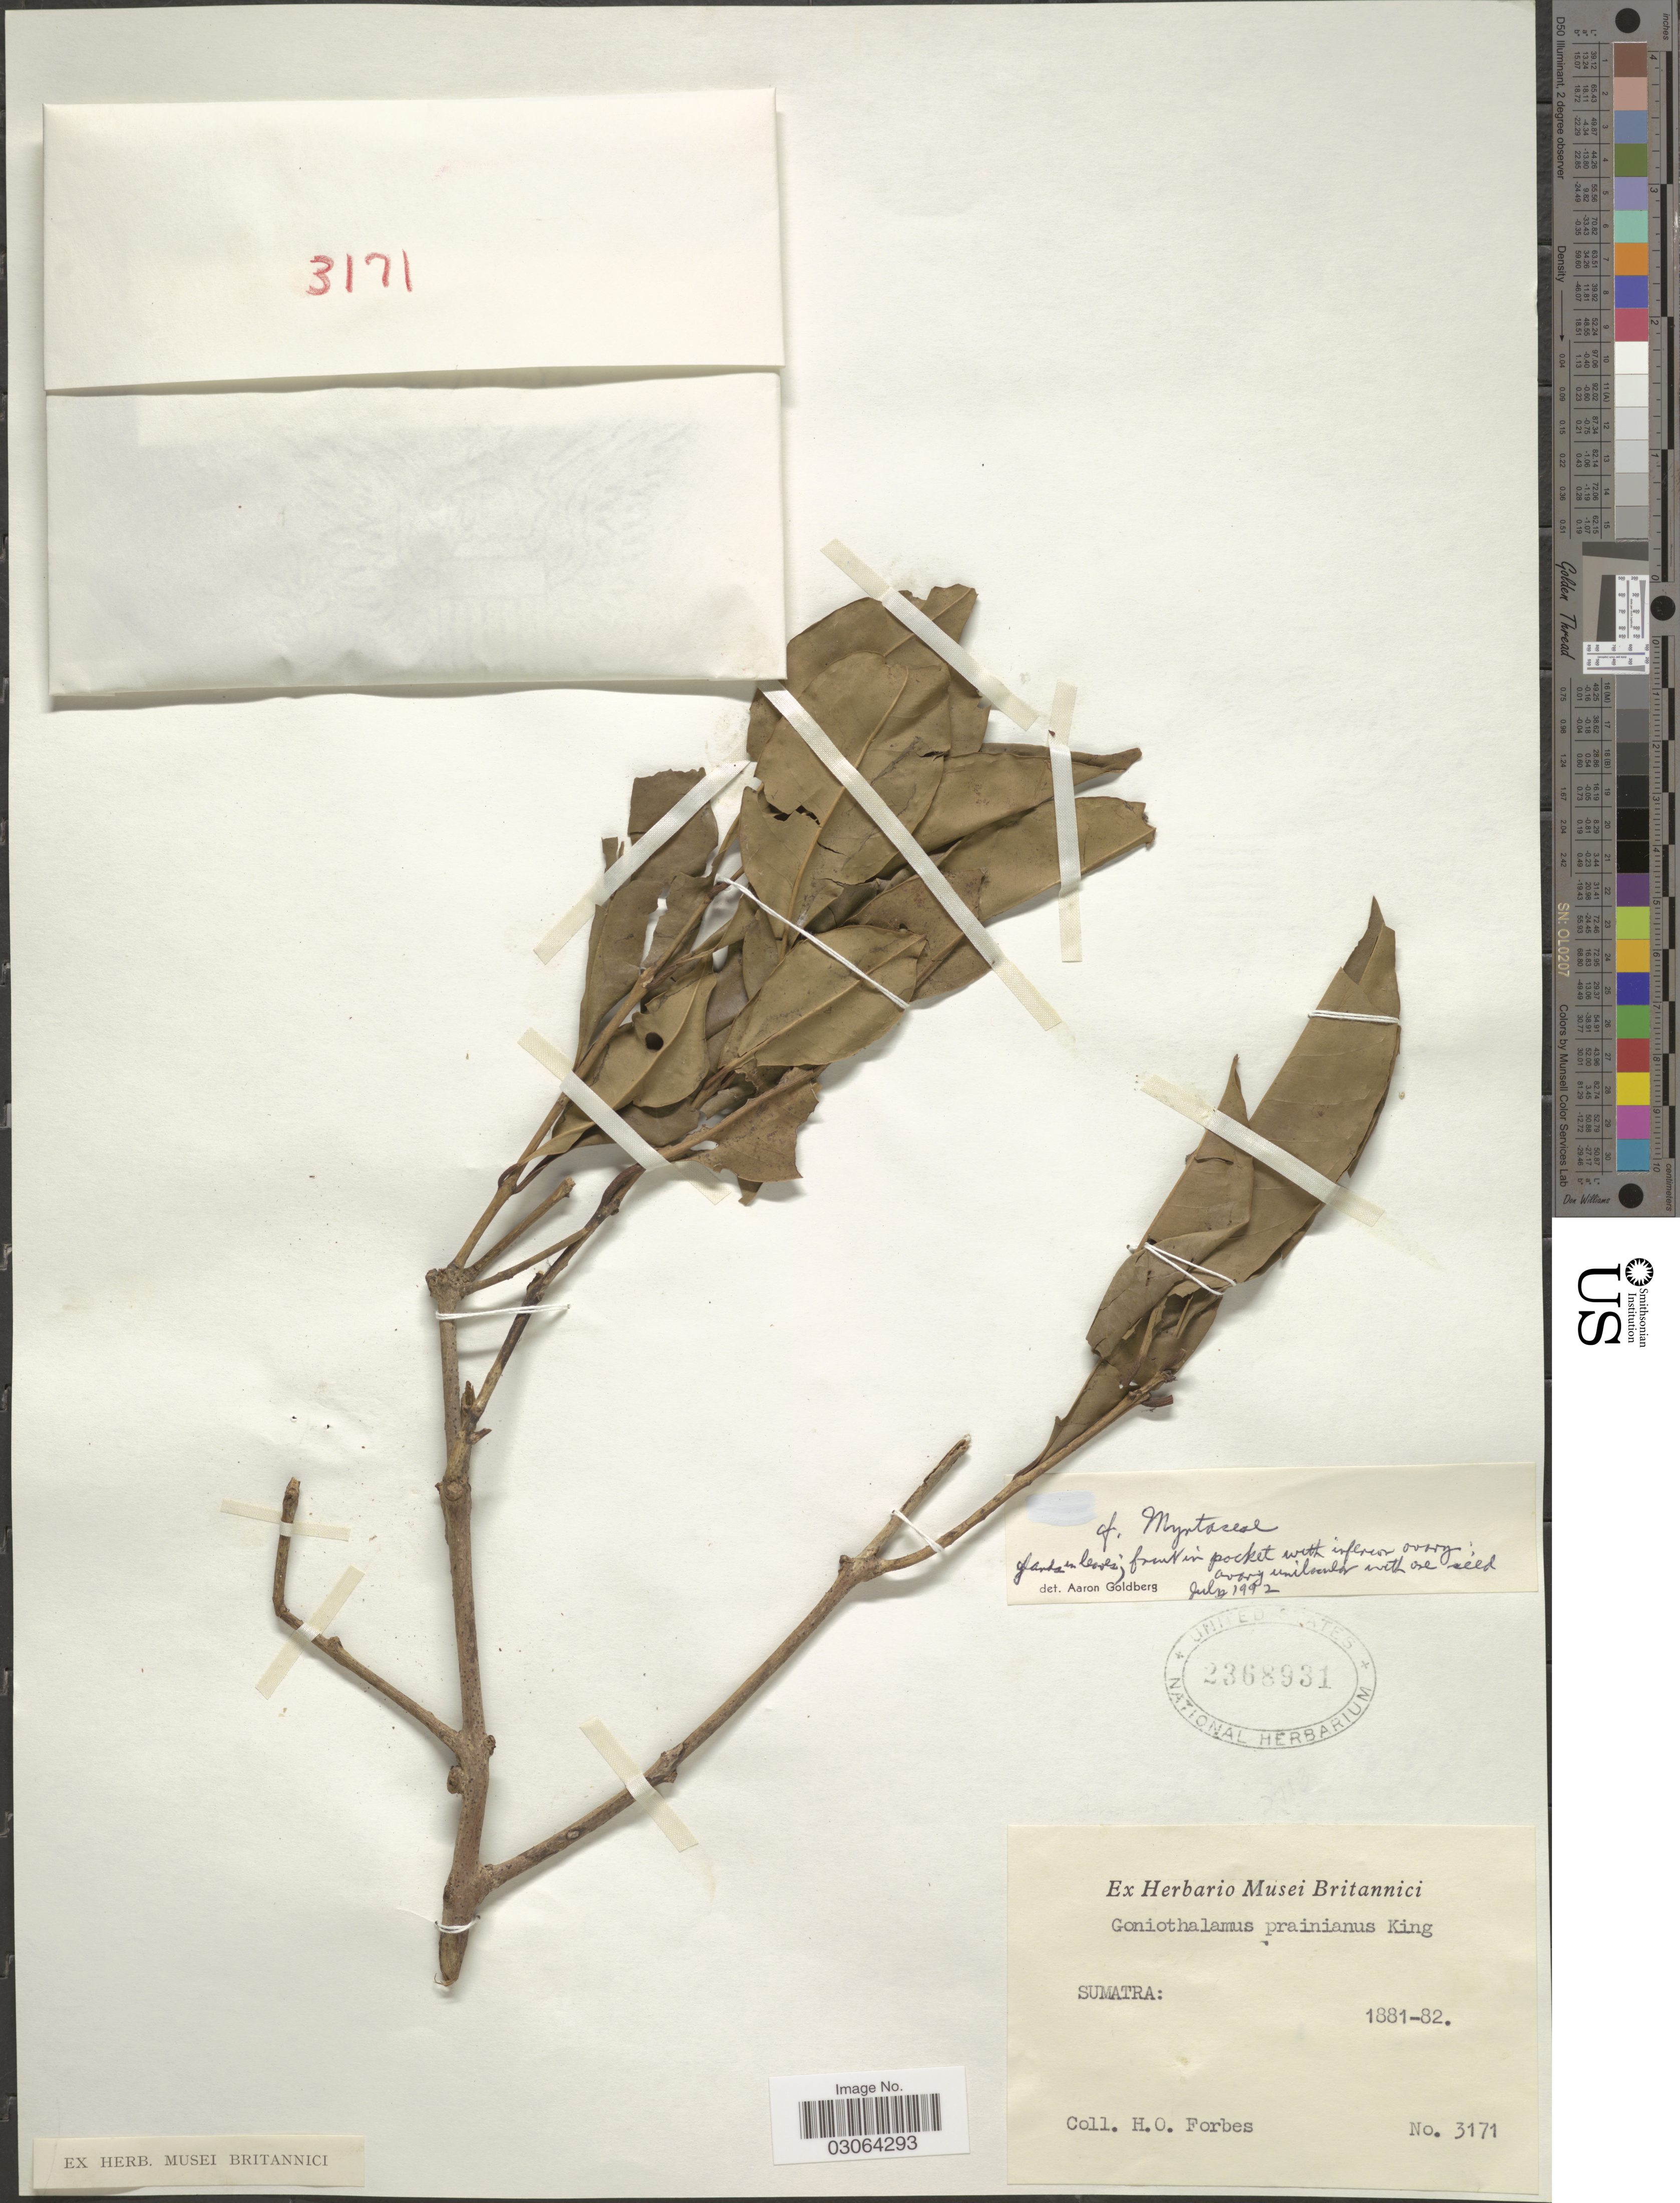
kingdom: Plantae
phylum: Tracheophyta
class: Magnoliopsida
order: Myrtales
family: Myrtaceae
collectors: H. O. Forbes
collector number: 3171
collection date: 1881/1882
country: Indonesia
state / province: Sumatra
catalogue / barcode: US 2368931